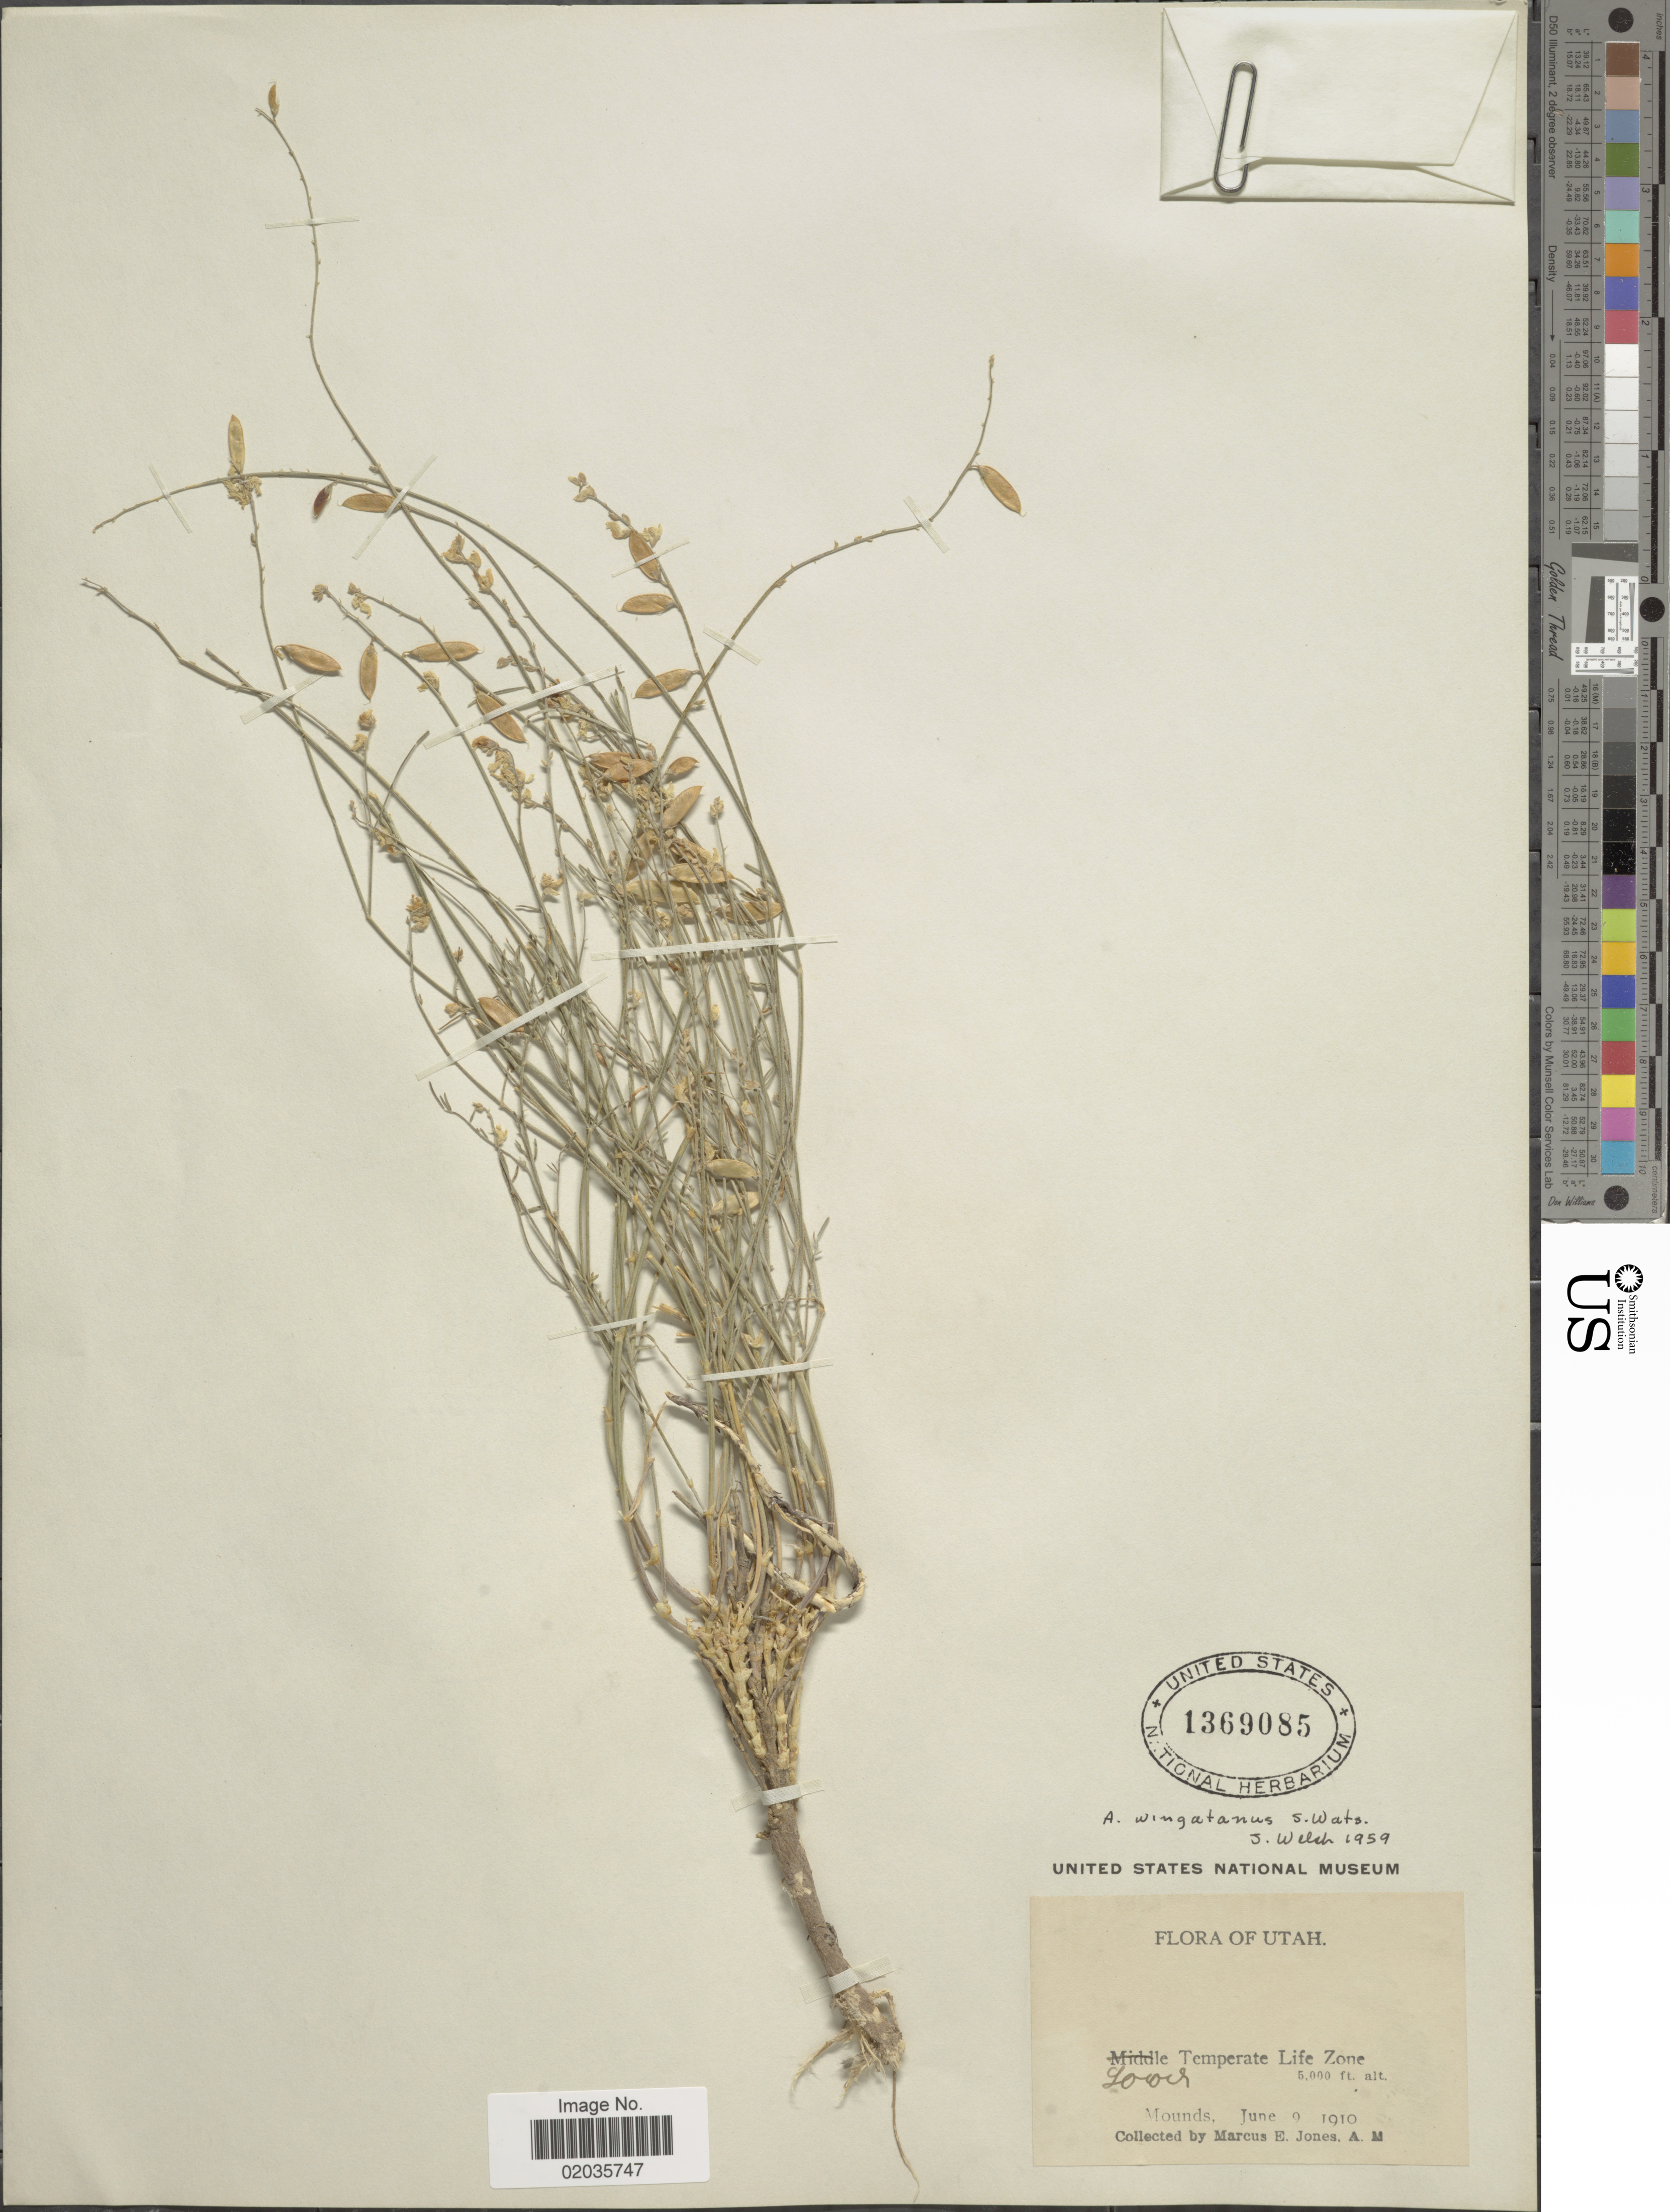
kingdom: Plantae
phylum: Tracheophyta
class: Magnoliopsida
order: Fabales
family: Fabaceae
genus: Astragalus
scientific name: Astragalus wingatanus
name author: S. Watson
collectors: M. E. Jones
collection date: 1910-06-09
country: United States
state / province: Utah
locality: Lower Temperate Life Zone, Mounds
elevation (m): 1524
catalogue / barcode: US 1369085